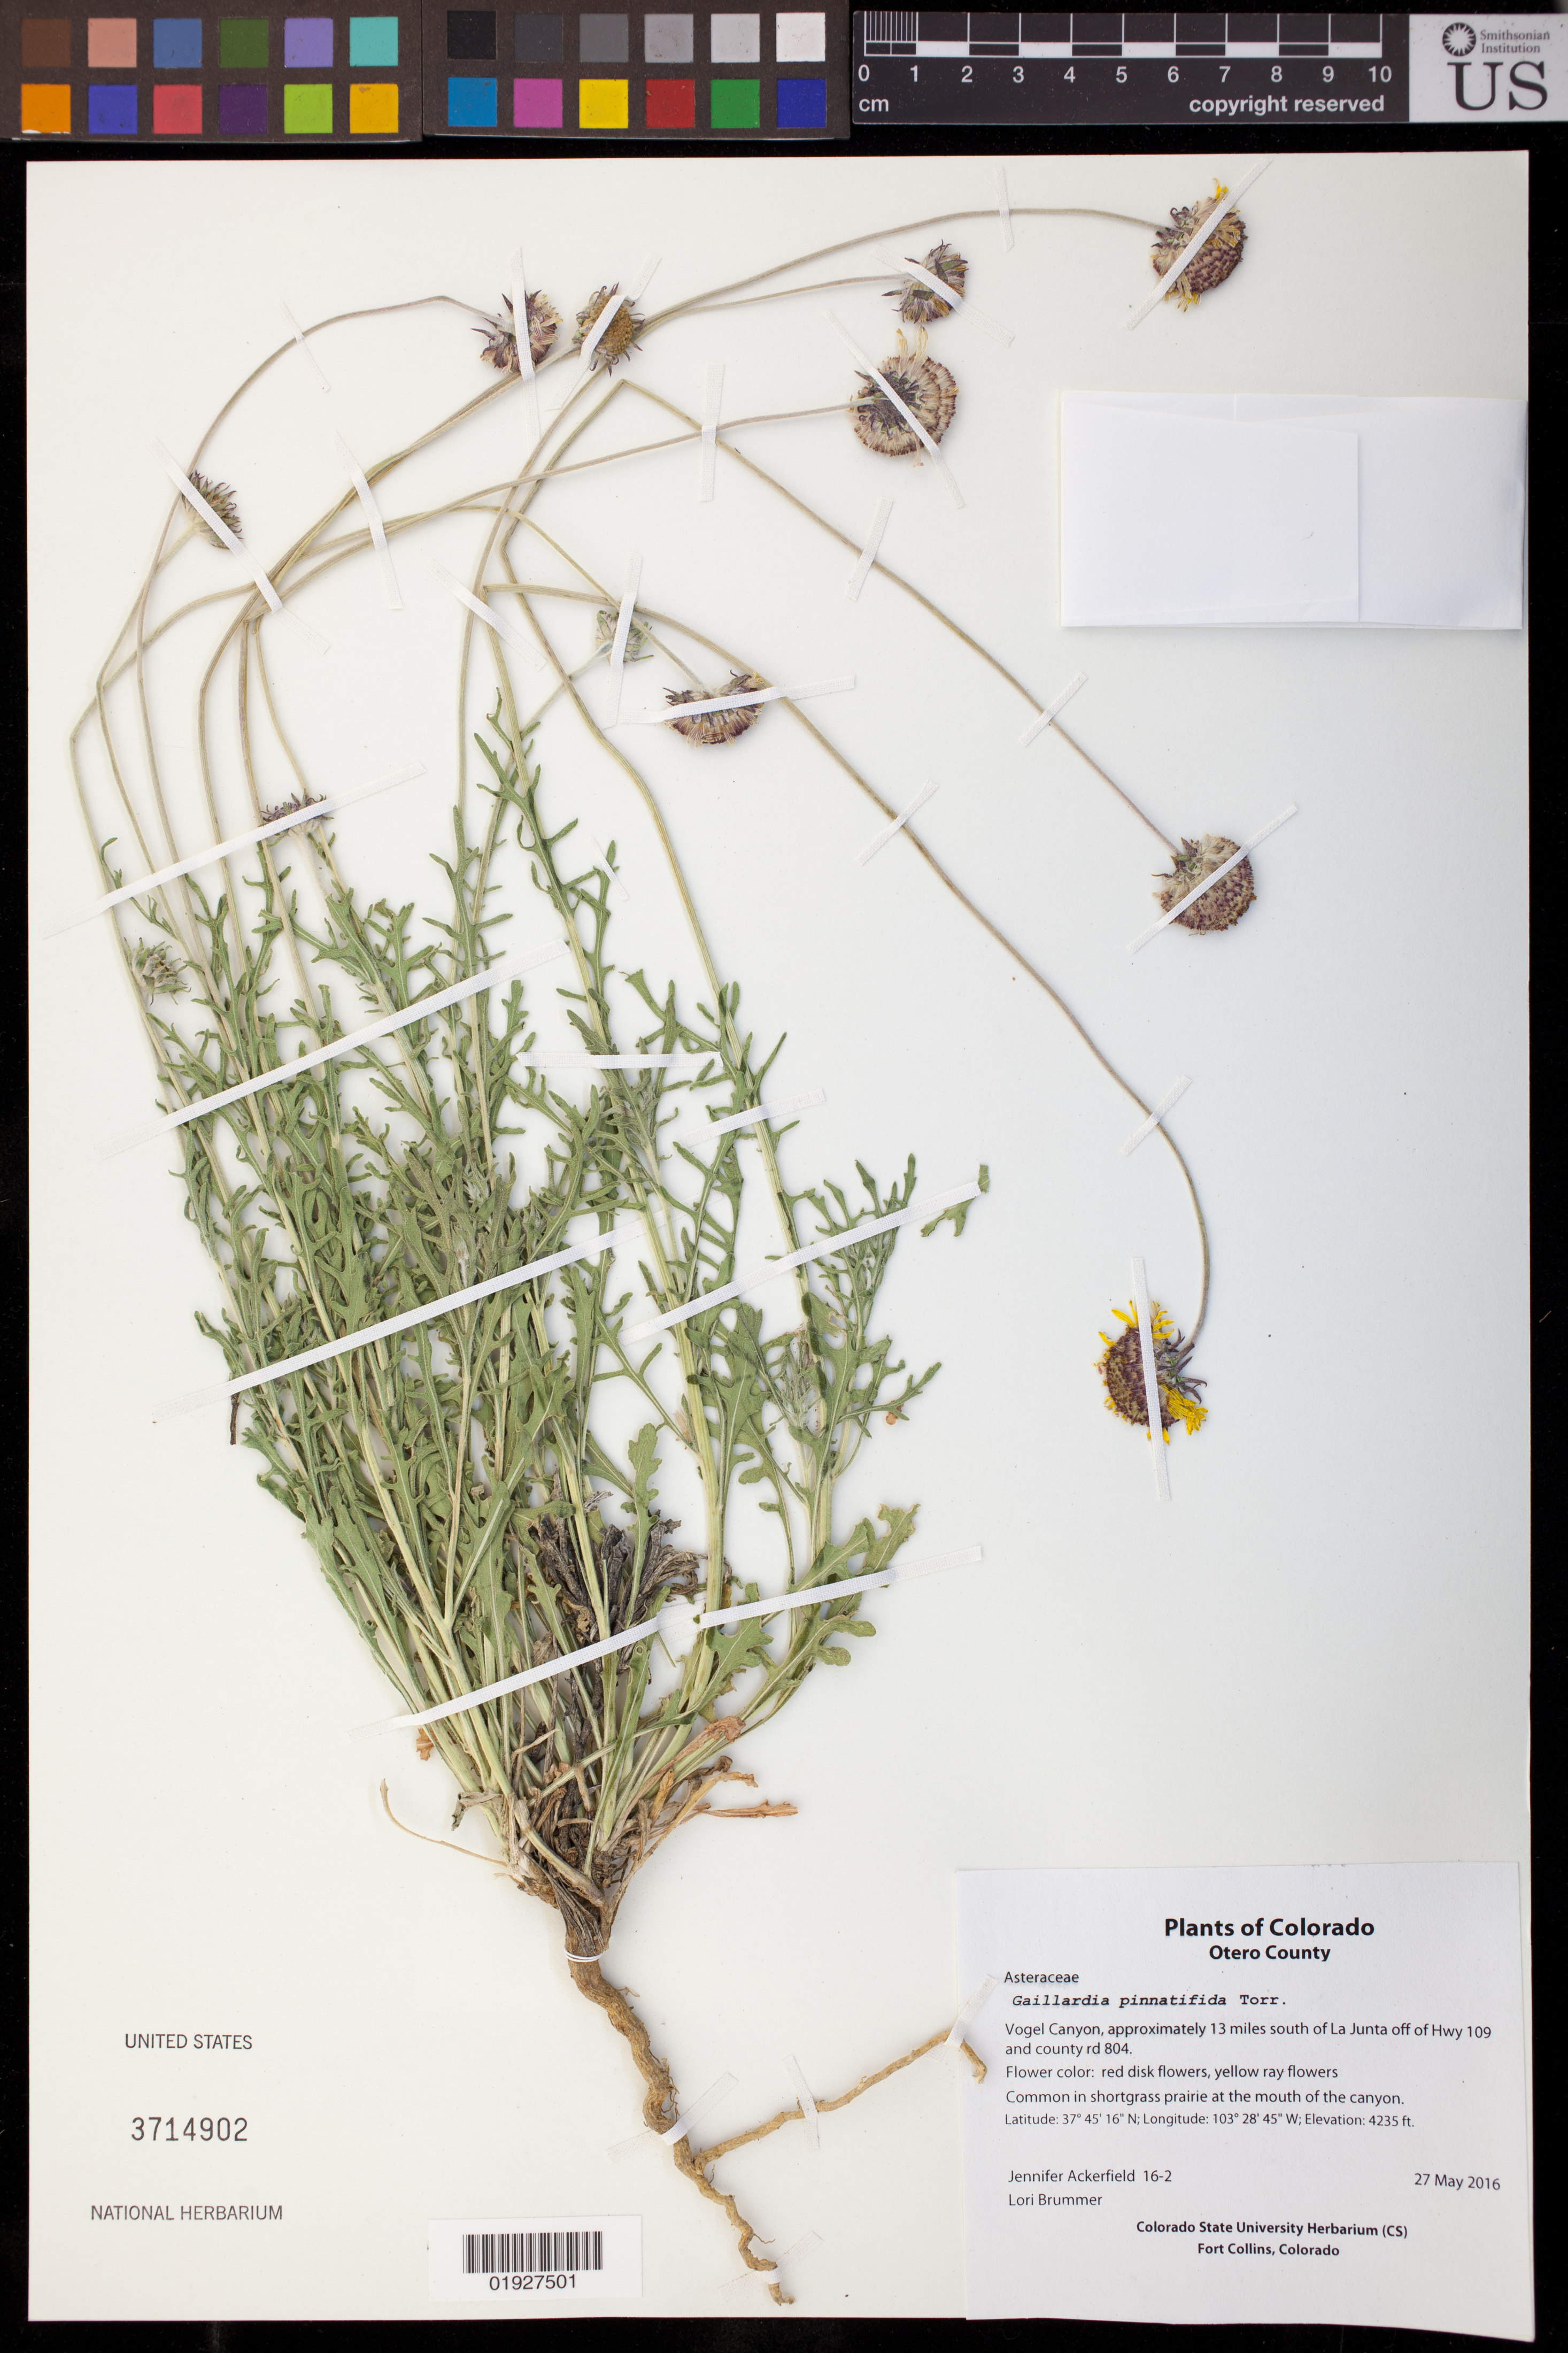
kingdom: Plantae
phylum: Tracheophyta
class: Magnoliopsida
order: Asterales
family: Asteraceae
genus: Gaillardia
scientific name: Gaillardia pinnatifida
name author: Torr.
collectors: J. Ackerfield & L. Brummer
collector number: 16-2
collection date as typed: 27 May 2016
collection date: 2016-05-27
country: United States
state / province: Colorado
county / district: Otero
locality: Vogel Canyon, Approx. 13 mi S of La Junta off of Hwy 109 and country rd 804.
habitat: Common in shortgrass prairie at the mouth of the canyon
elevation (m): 1291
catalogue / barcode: US 3714902